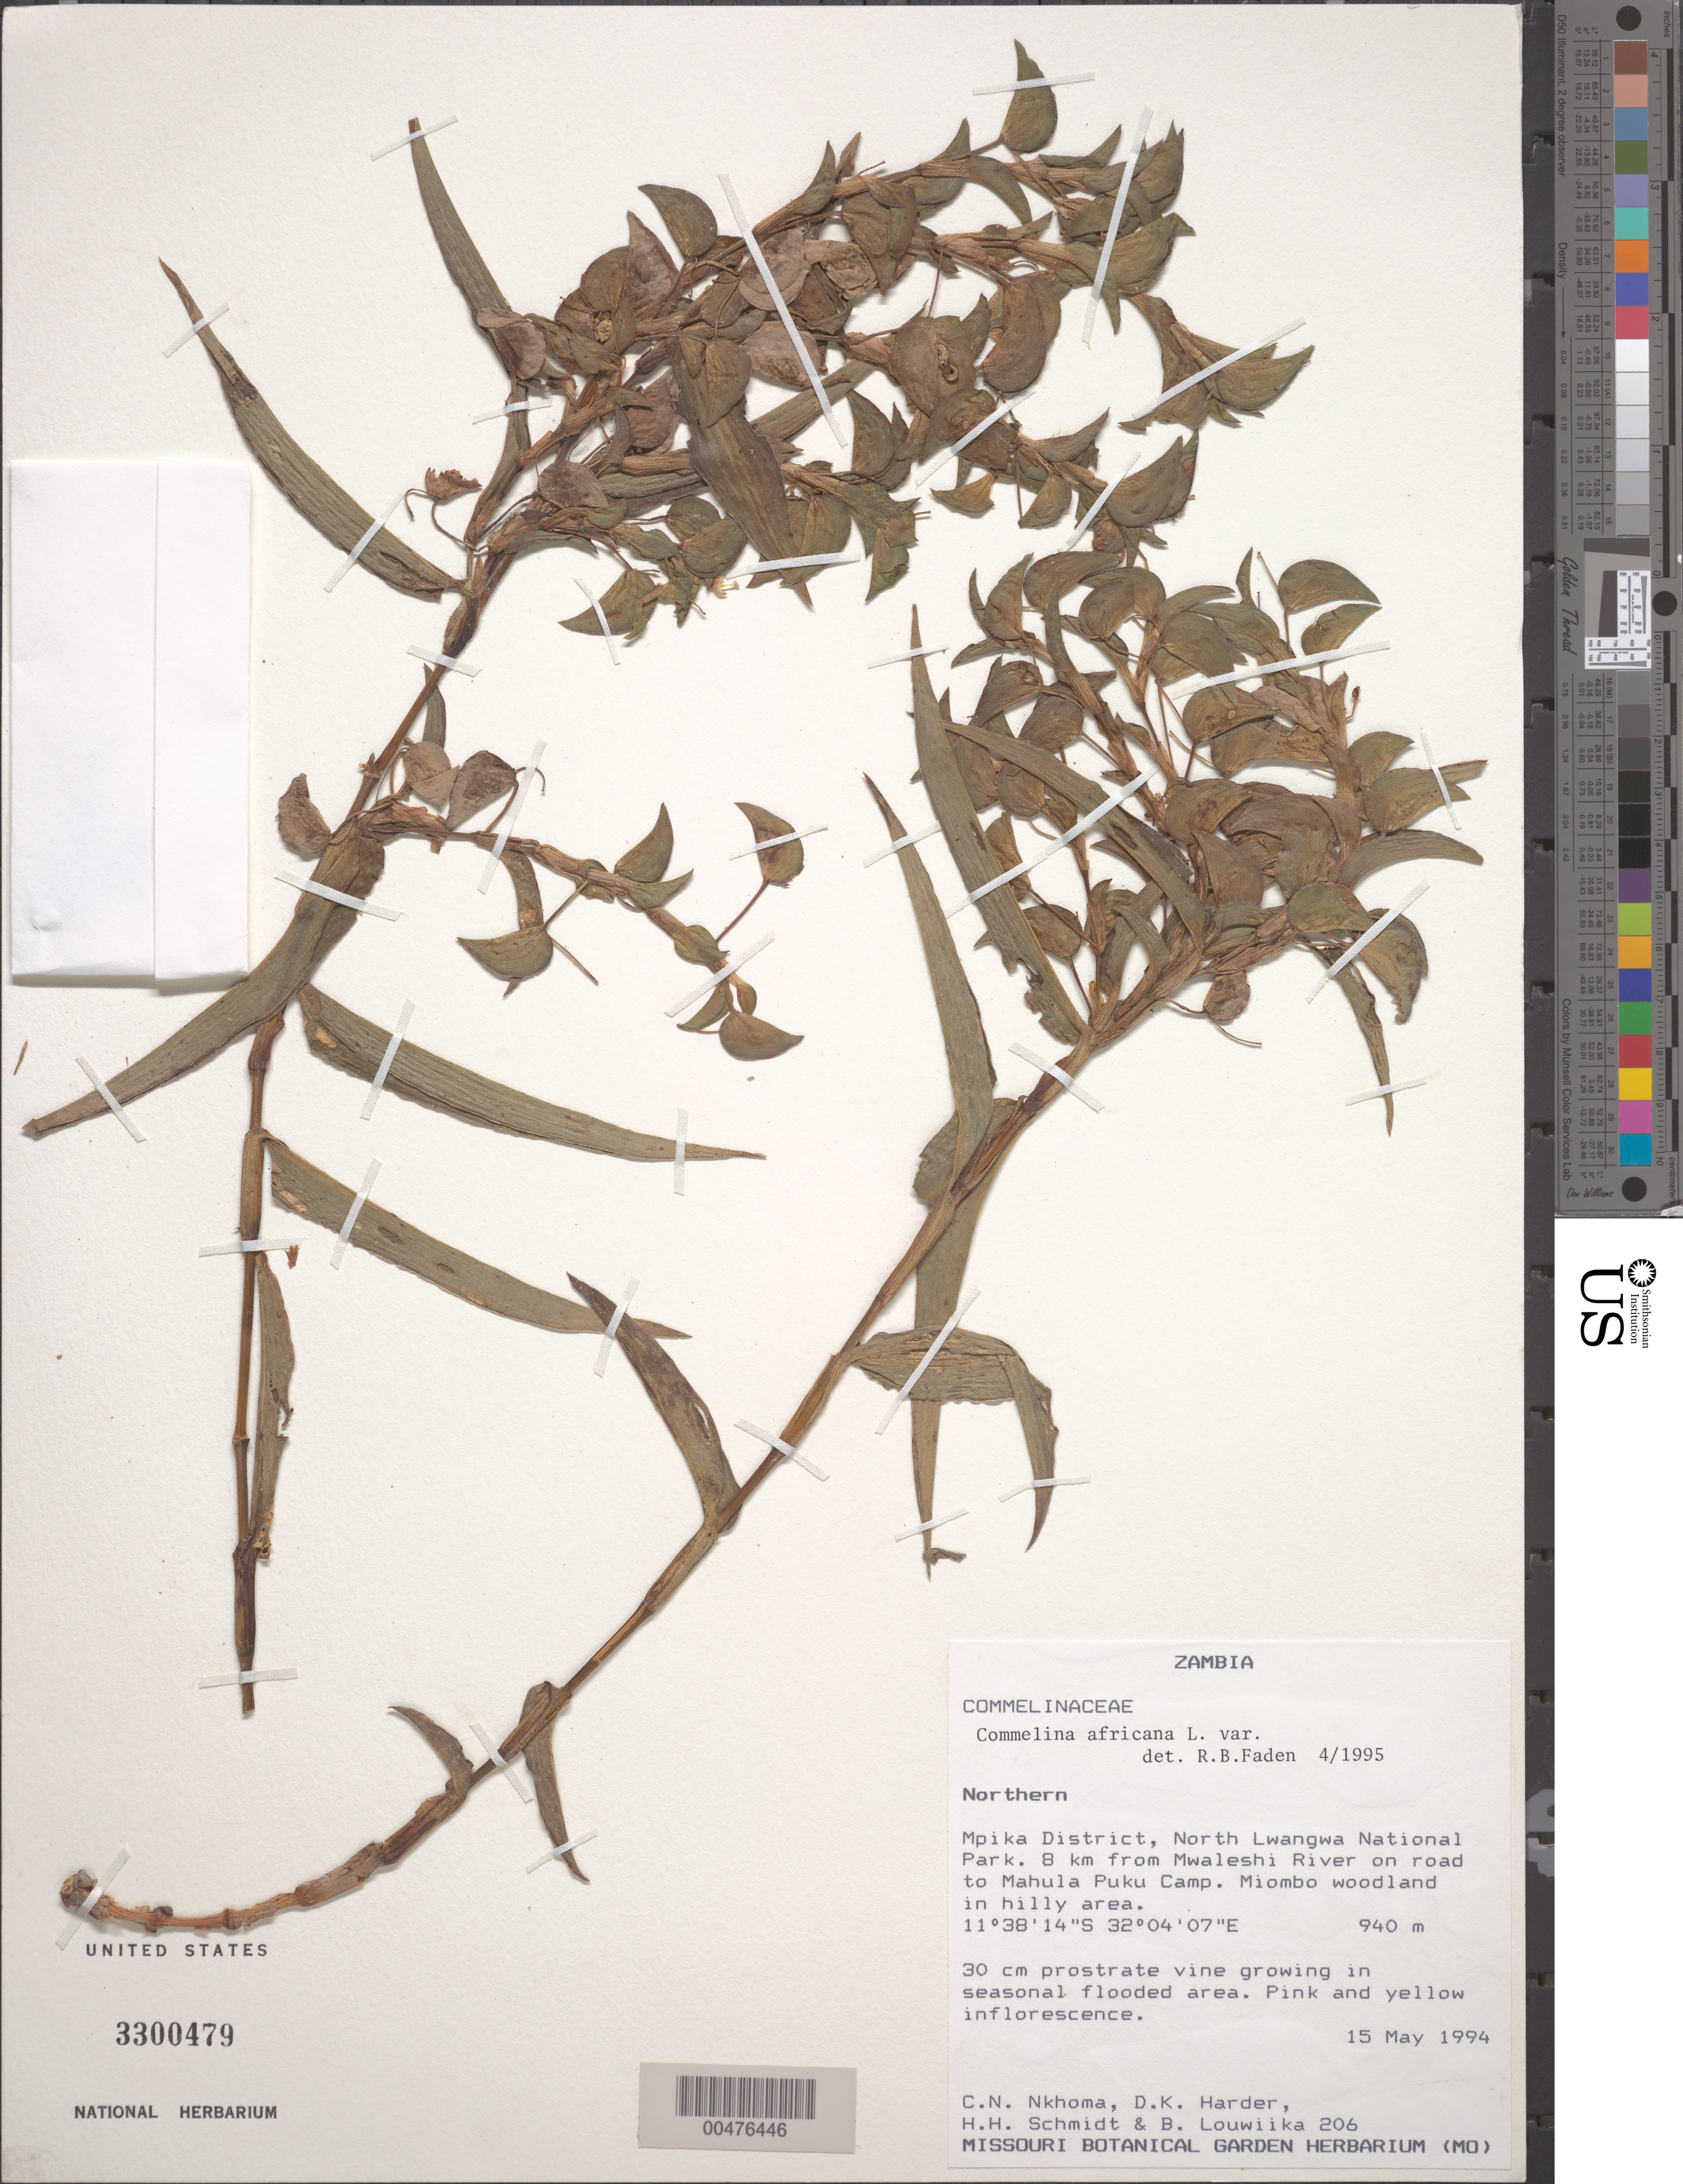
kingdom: Plantae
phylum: Tracheophyta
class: Liliopsida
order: Commelinales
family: Commelinaceae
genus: Commelina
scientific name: Commelina africana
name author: L.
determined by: Faden, Robert B., (US), Smithsonian Institution - National Museum of Natural History (UNITED STATES)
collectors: C. Nkhoma, D. Harder, H. H. Schmidt & B. Louwiika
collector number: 206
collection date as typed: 15 May 1994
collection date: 1994-05-15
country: Zambia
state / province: Northern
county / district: Mpika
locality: North lwangwa national park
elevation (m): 940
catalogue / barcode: US 3300479